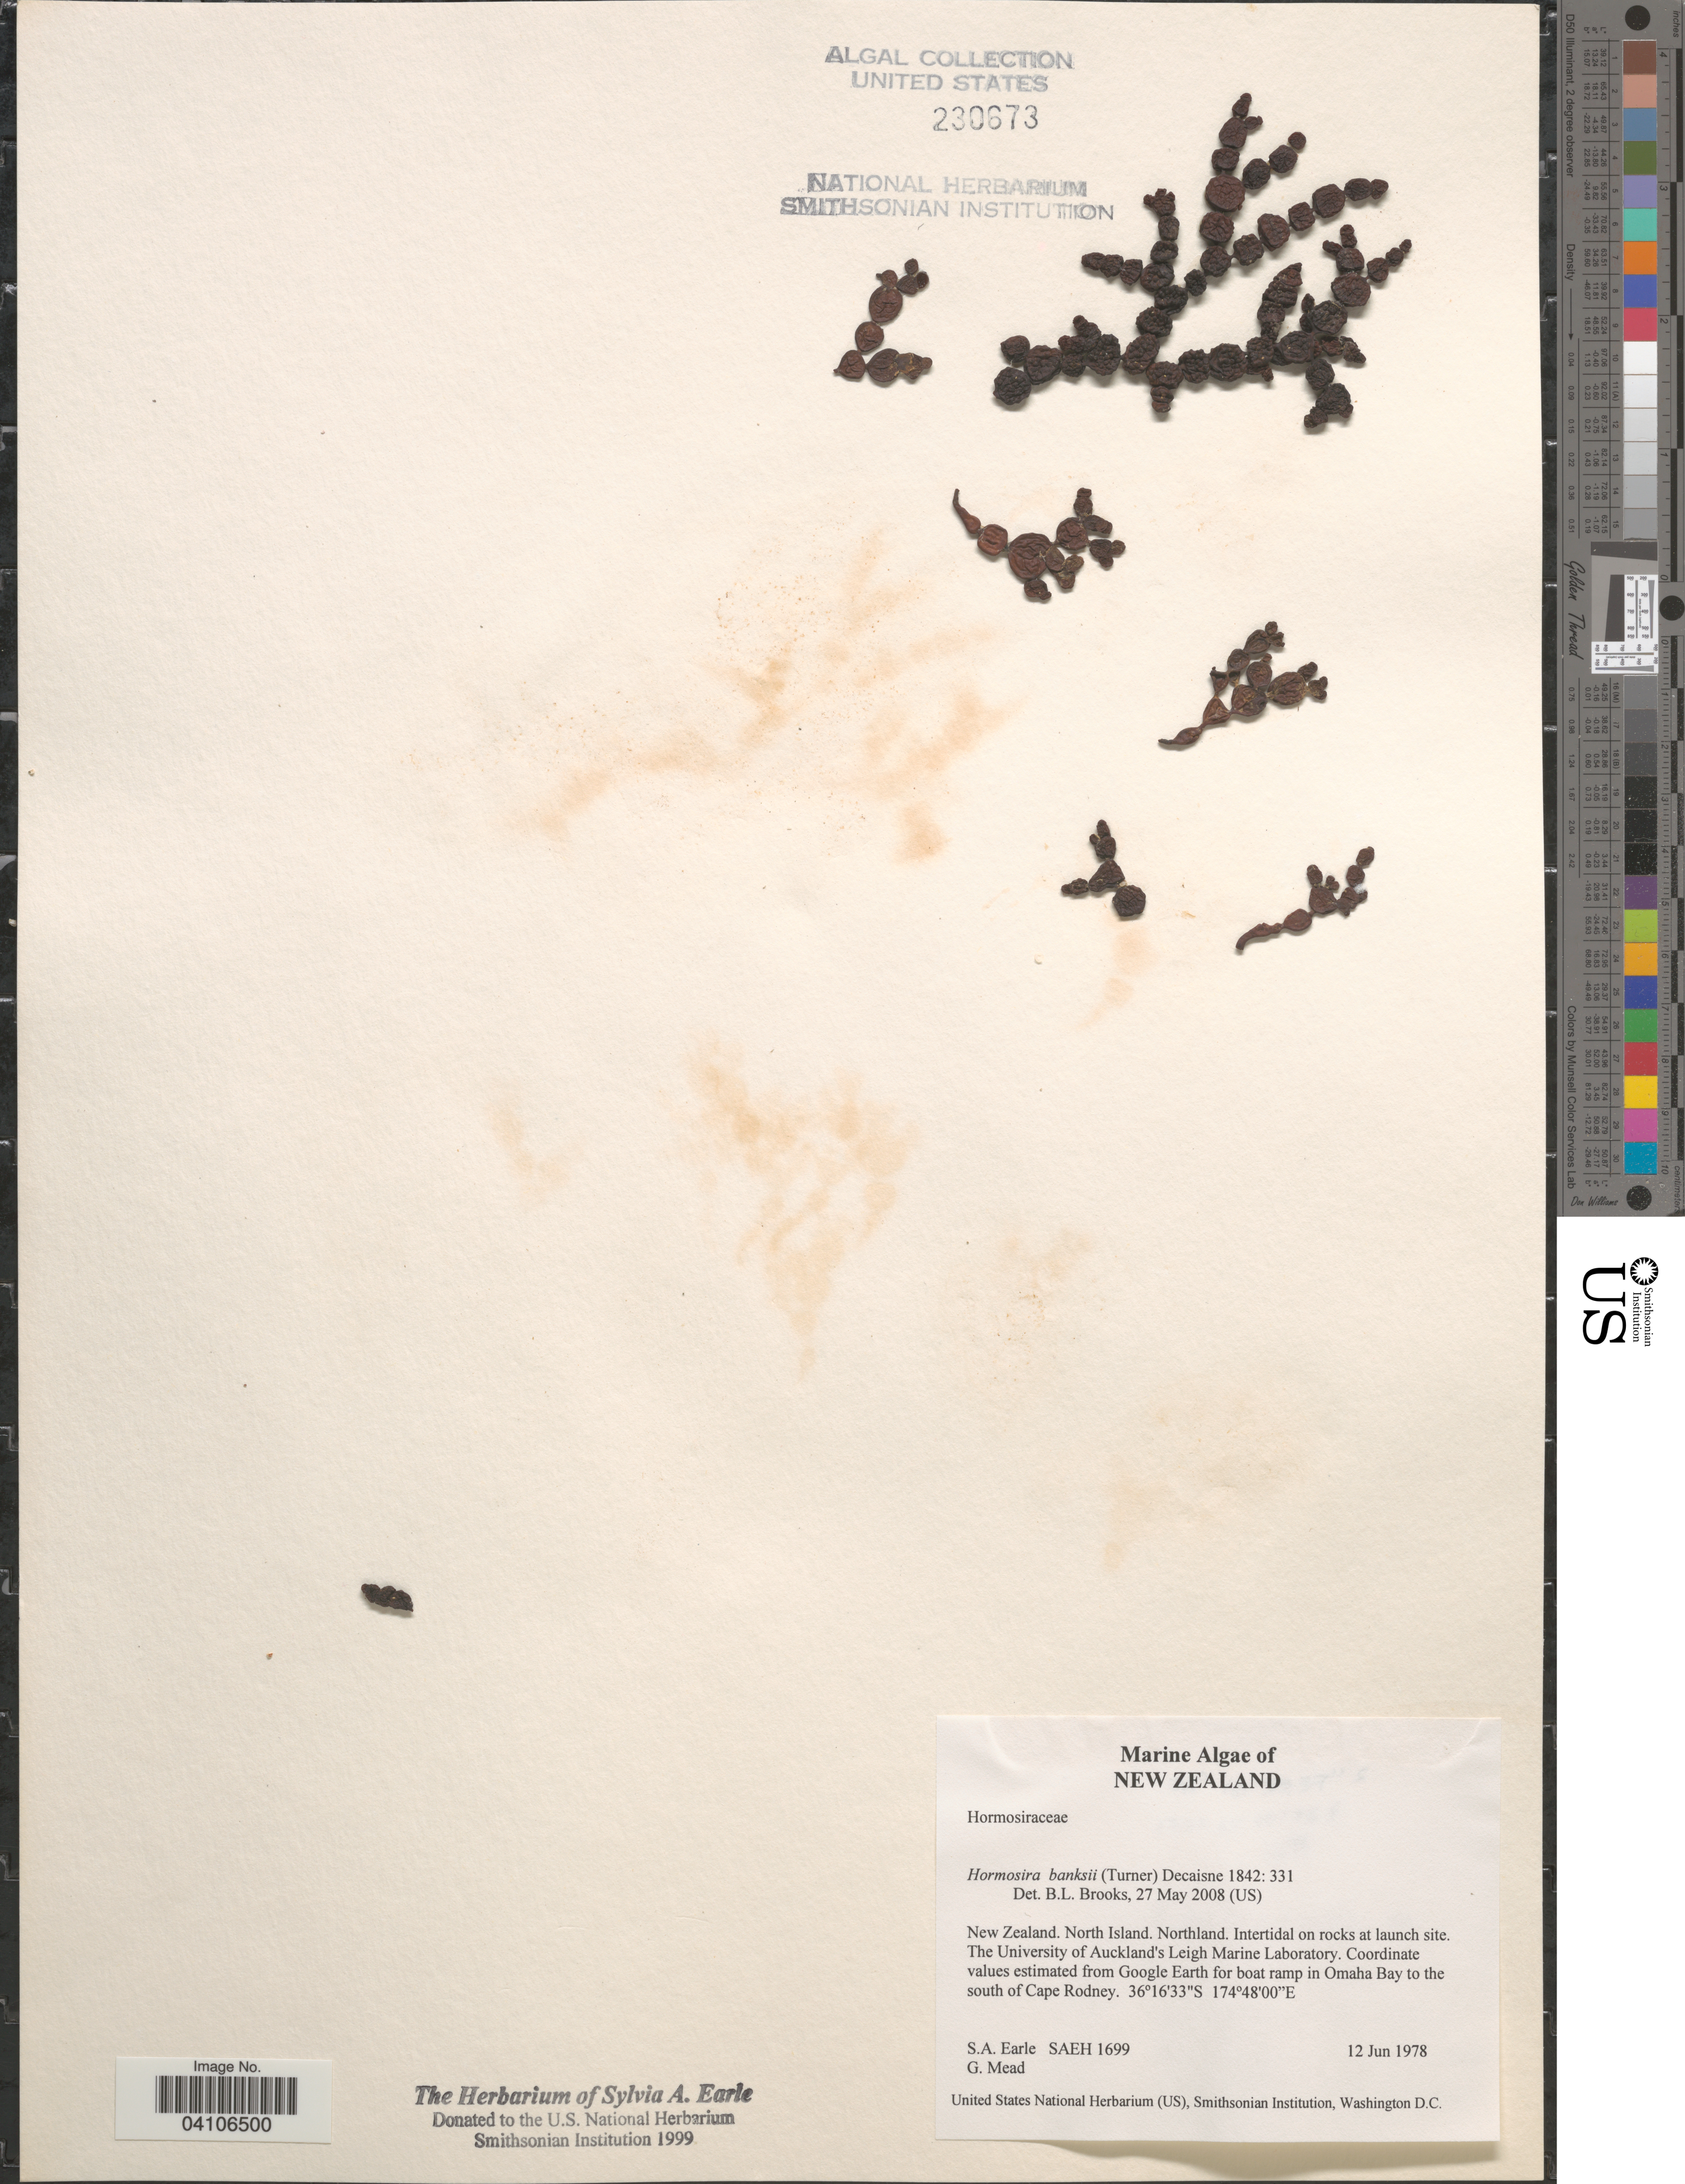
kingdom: Chromista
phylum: Ochrophyta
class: Phaeophyceae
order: Fucales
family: Hormosiraceae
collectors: S. A. Earle & G. Mead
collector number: SAEH1699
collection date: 1978-06-12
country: New Zealand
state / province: Northland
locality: North Island. WNW of Cape Rodney. Near Goat Island (Motu Hawere). Goat Island Marine Reserve, offshore from the University of Auckland's Leigh Marine Laboratory. Coordinate values estimated from Google Earth for boat ramp in Omaha Bay to the south of Cape Rodney.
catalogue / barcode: US 230673